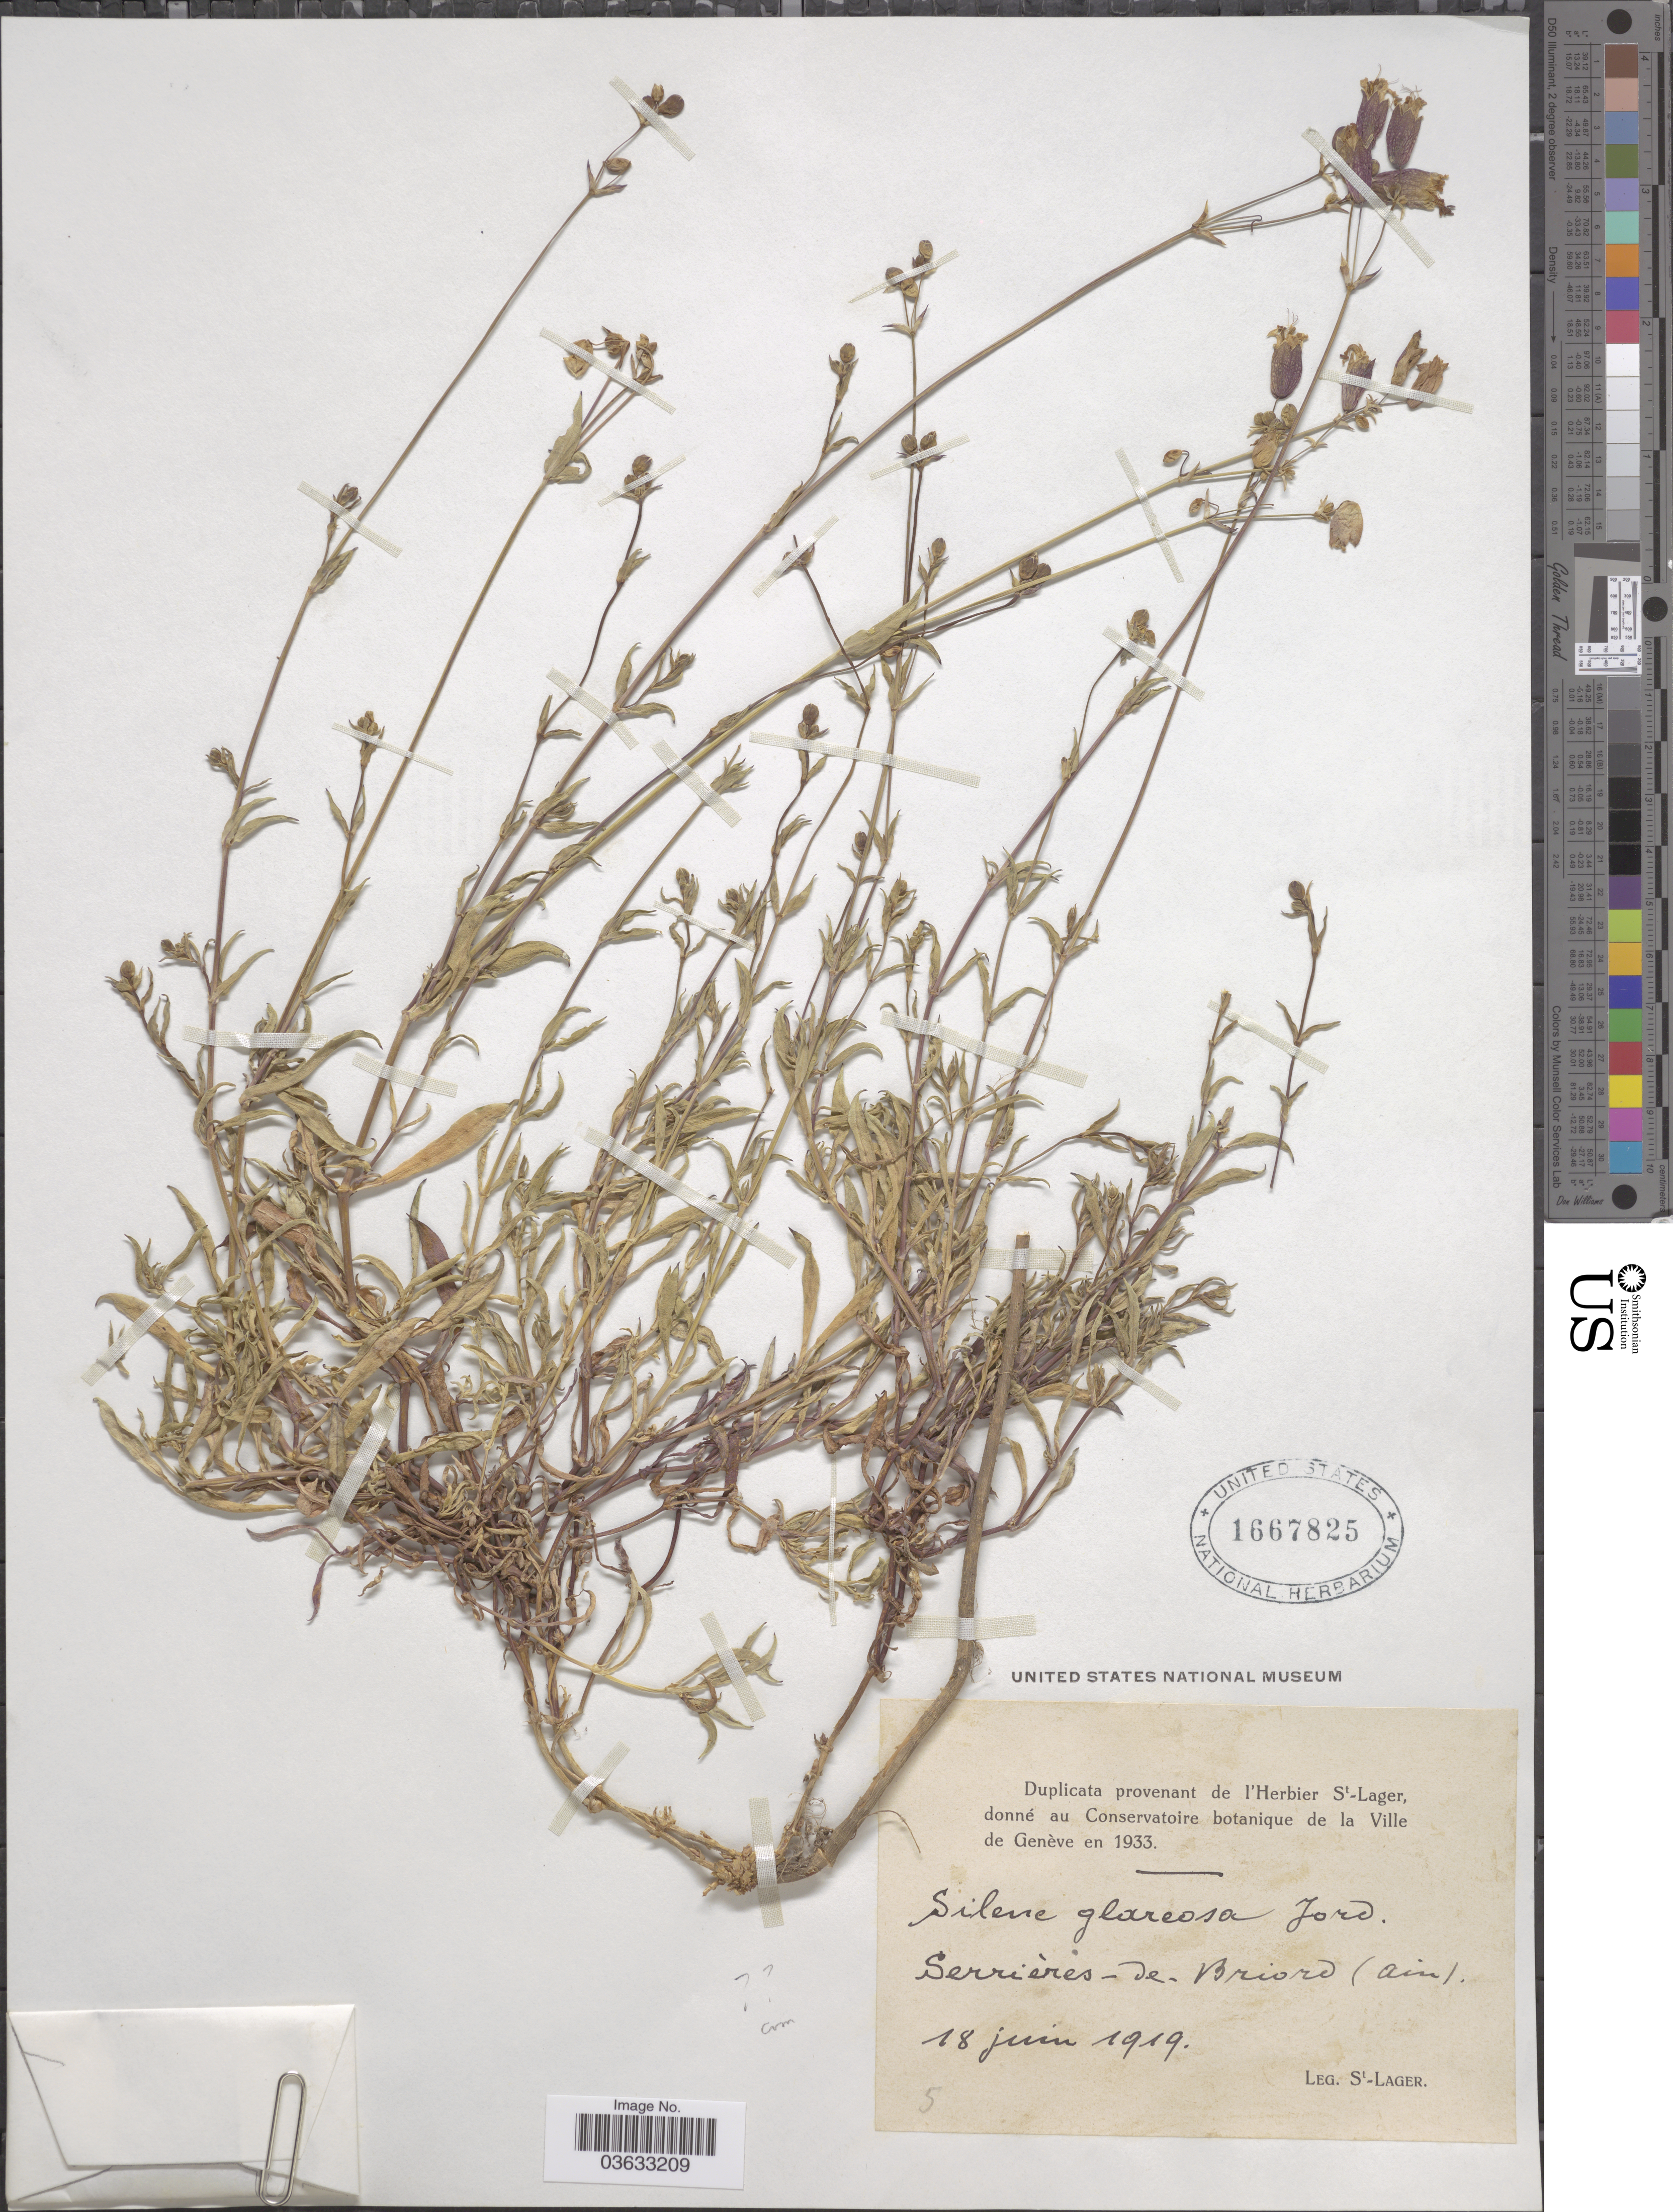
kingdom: Plantae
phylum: Tracheophyta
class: Magnoliopsida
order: Caryophyllales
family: Caryophyllaceae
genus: Silene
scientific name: Silene glareosa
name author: Jord.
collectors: -. St. Lager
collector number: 5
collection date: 1919-06-18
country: France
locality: Serrières-de-Briore (ain).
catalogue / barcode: US 1667825